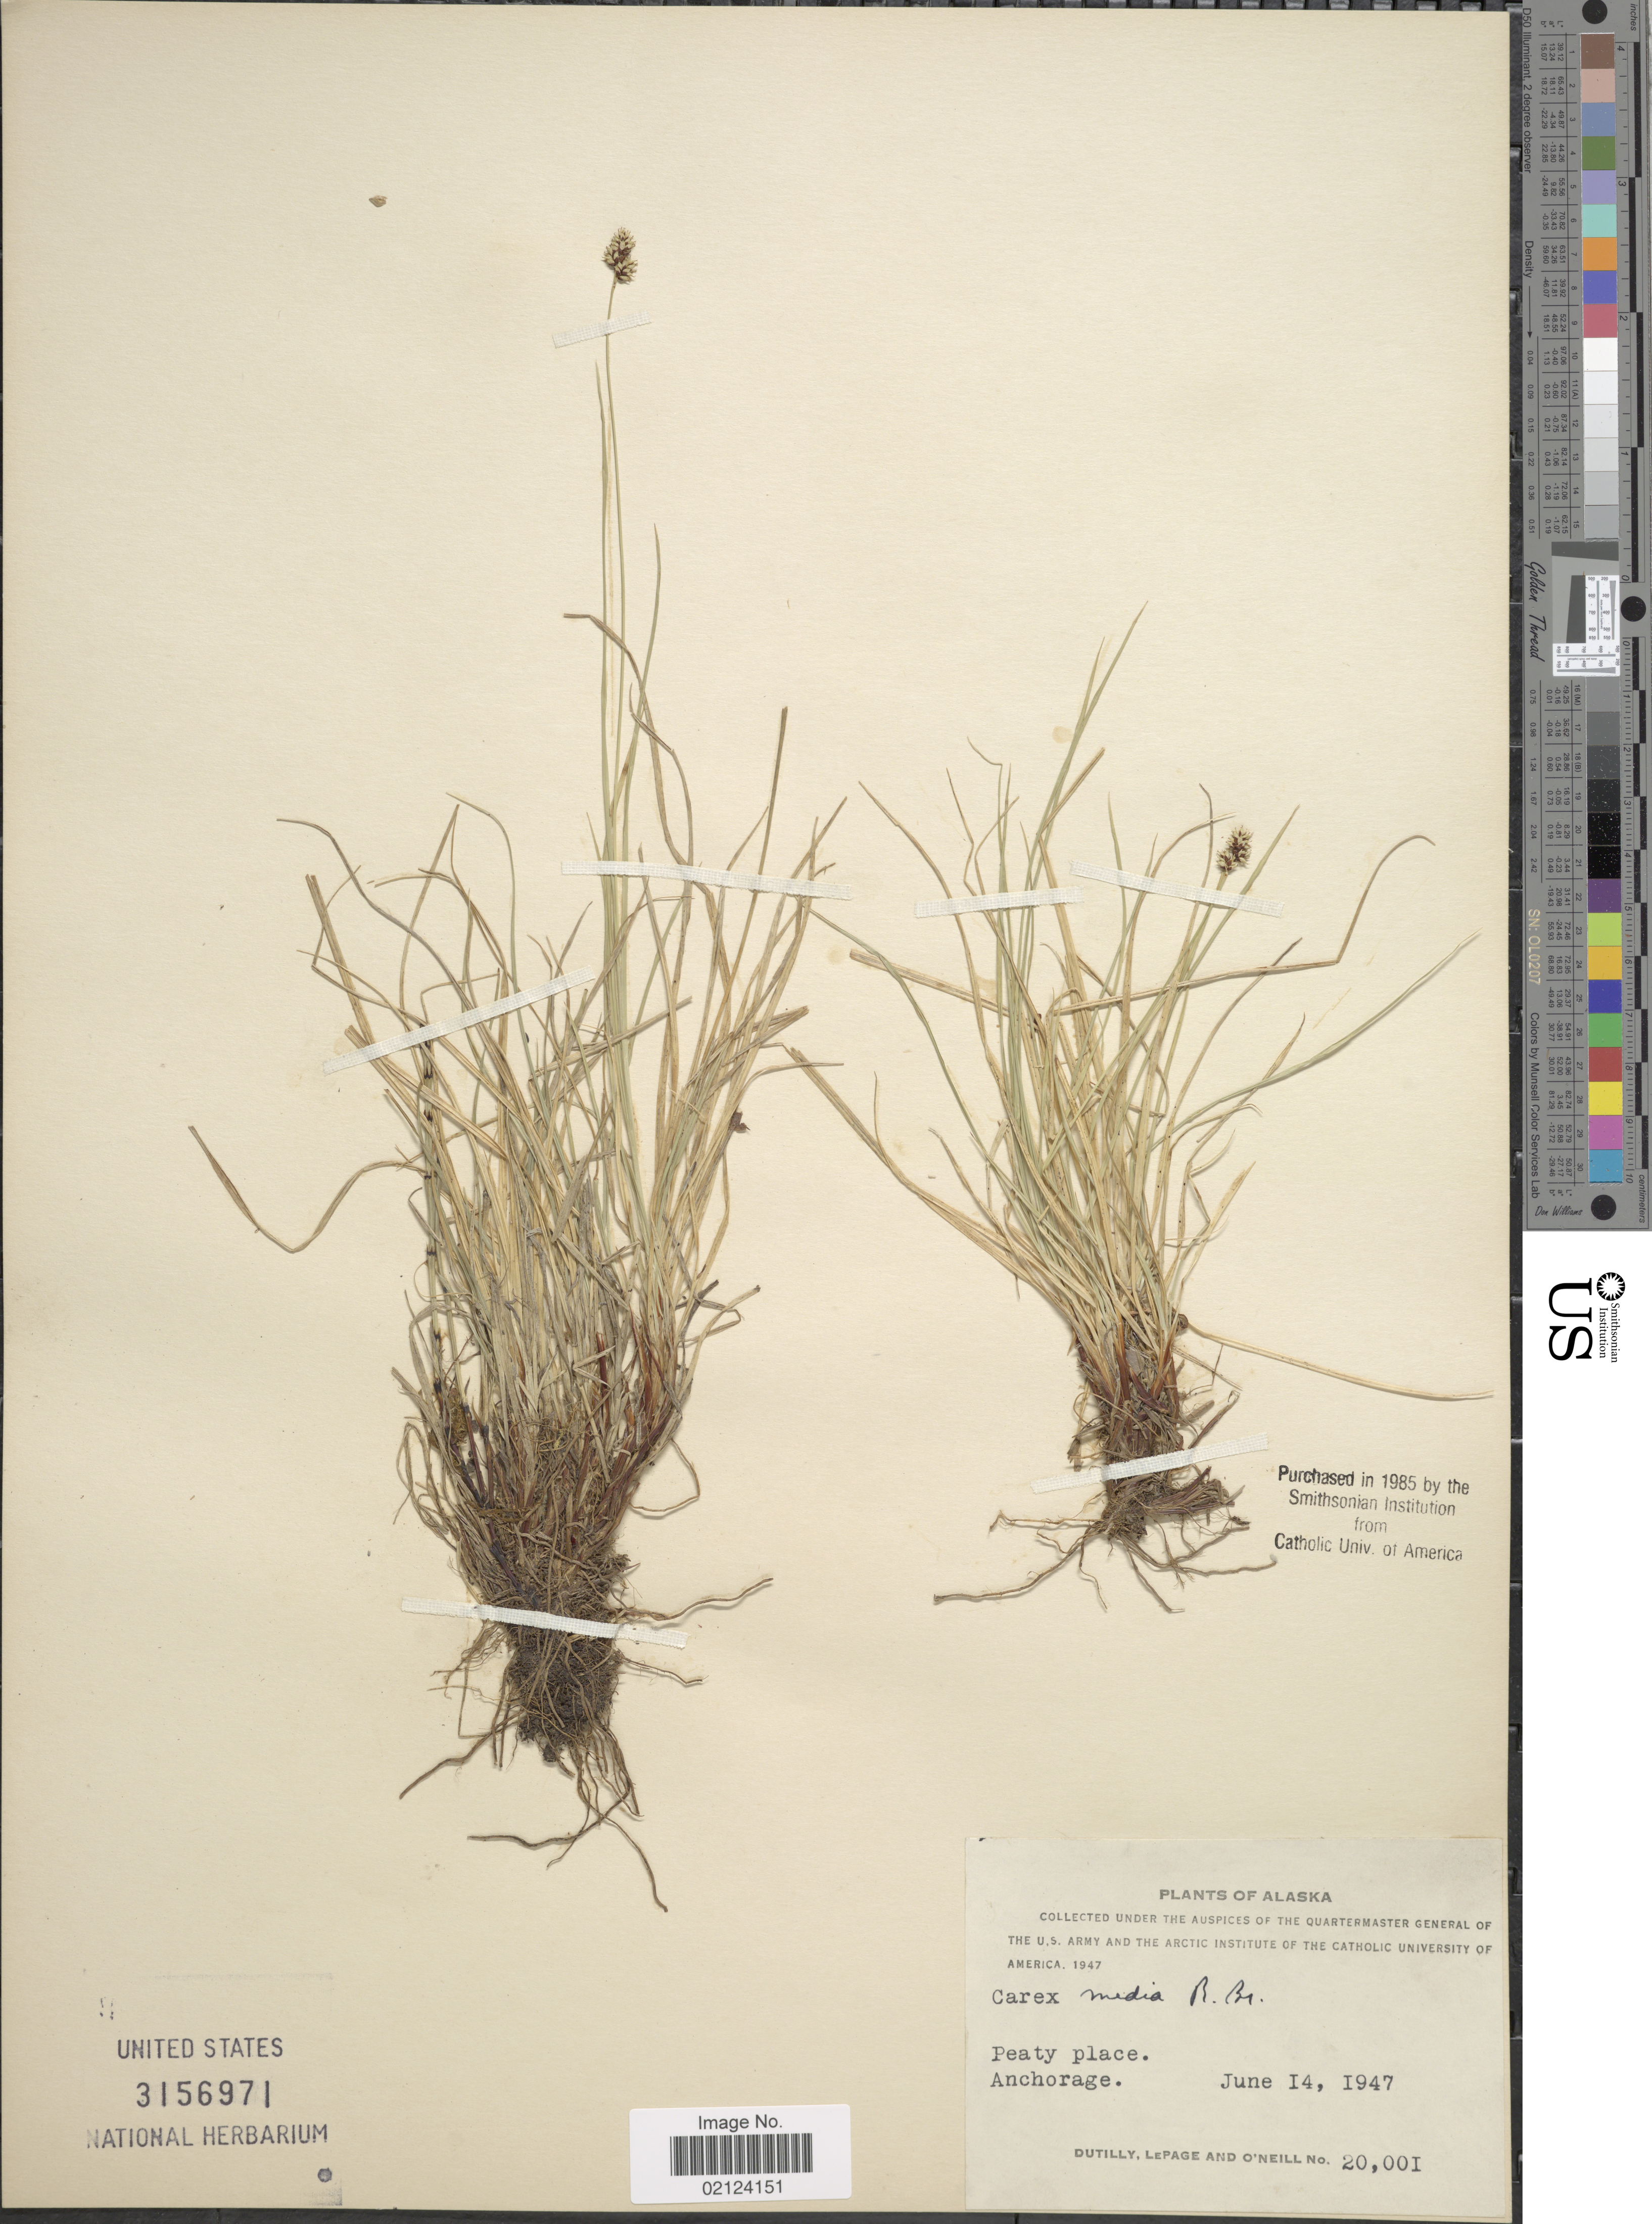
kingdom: Plantae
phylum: Tracheophyta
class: Liliopsida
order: Poales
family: Cyperaceae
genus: Carex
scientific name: Carex media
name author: R. Br.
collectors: -. Dutilly, -. LePage & O' Neill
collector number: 20001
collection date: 1947-06-14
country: United States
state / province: Alaska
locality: Peaty place. Anchorage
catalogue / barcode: US 3156971